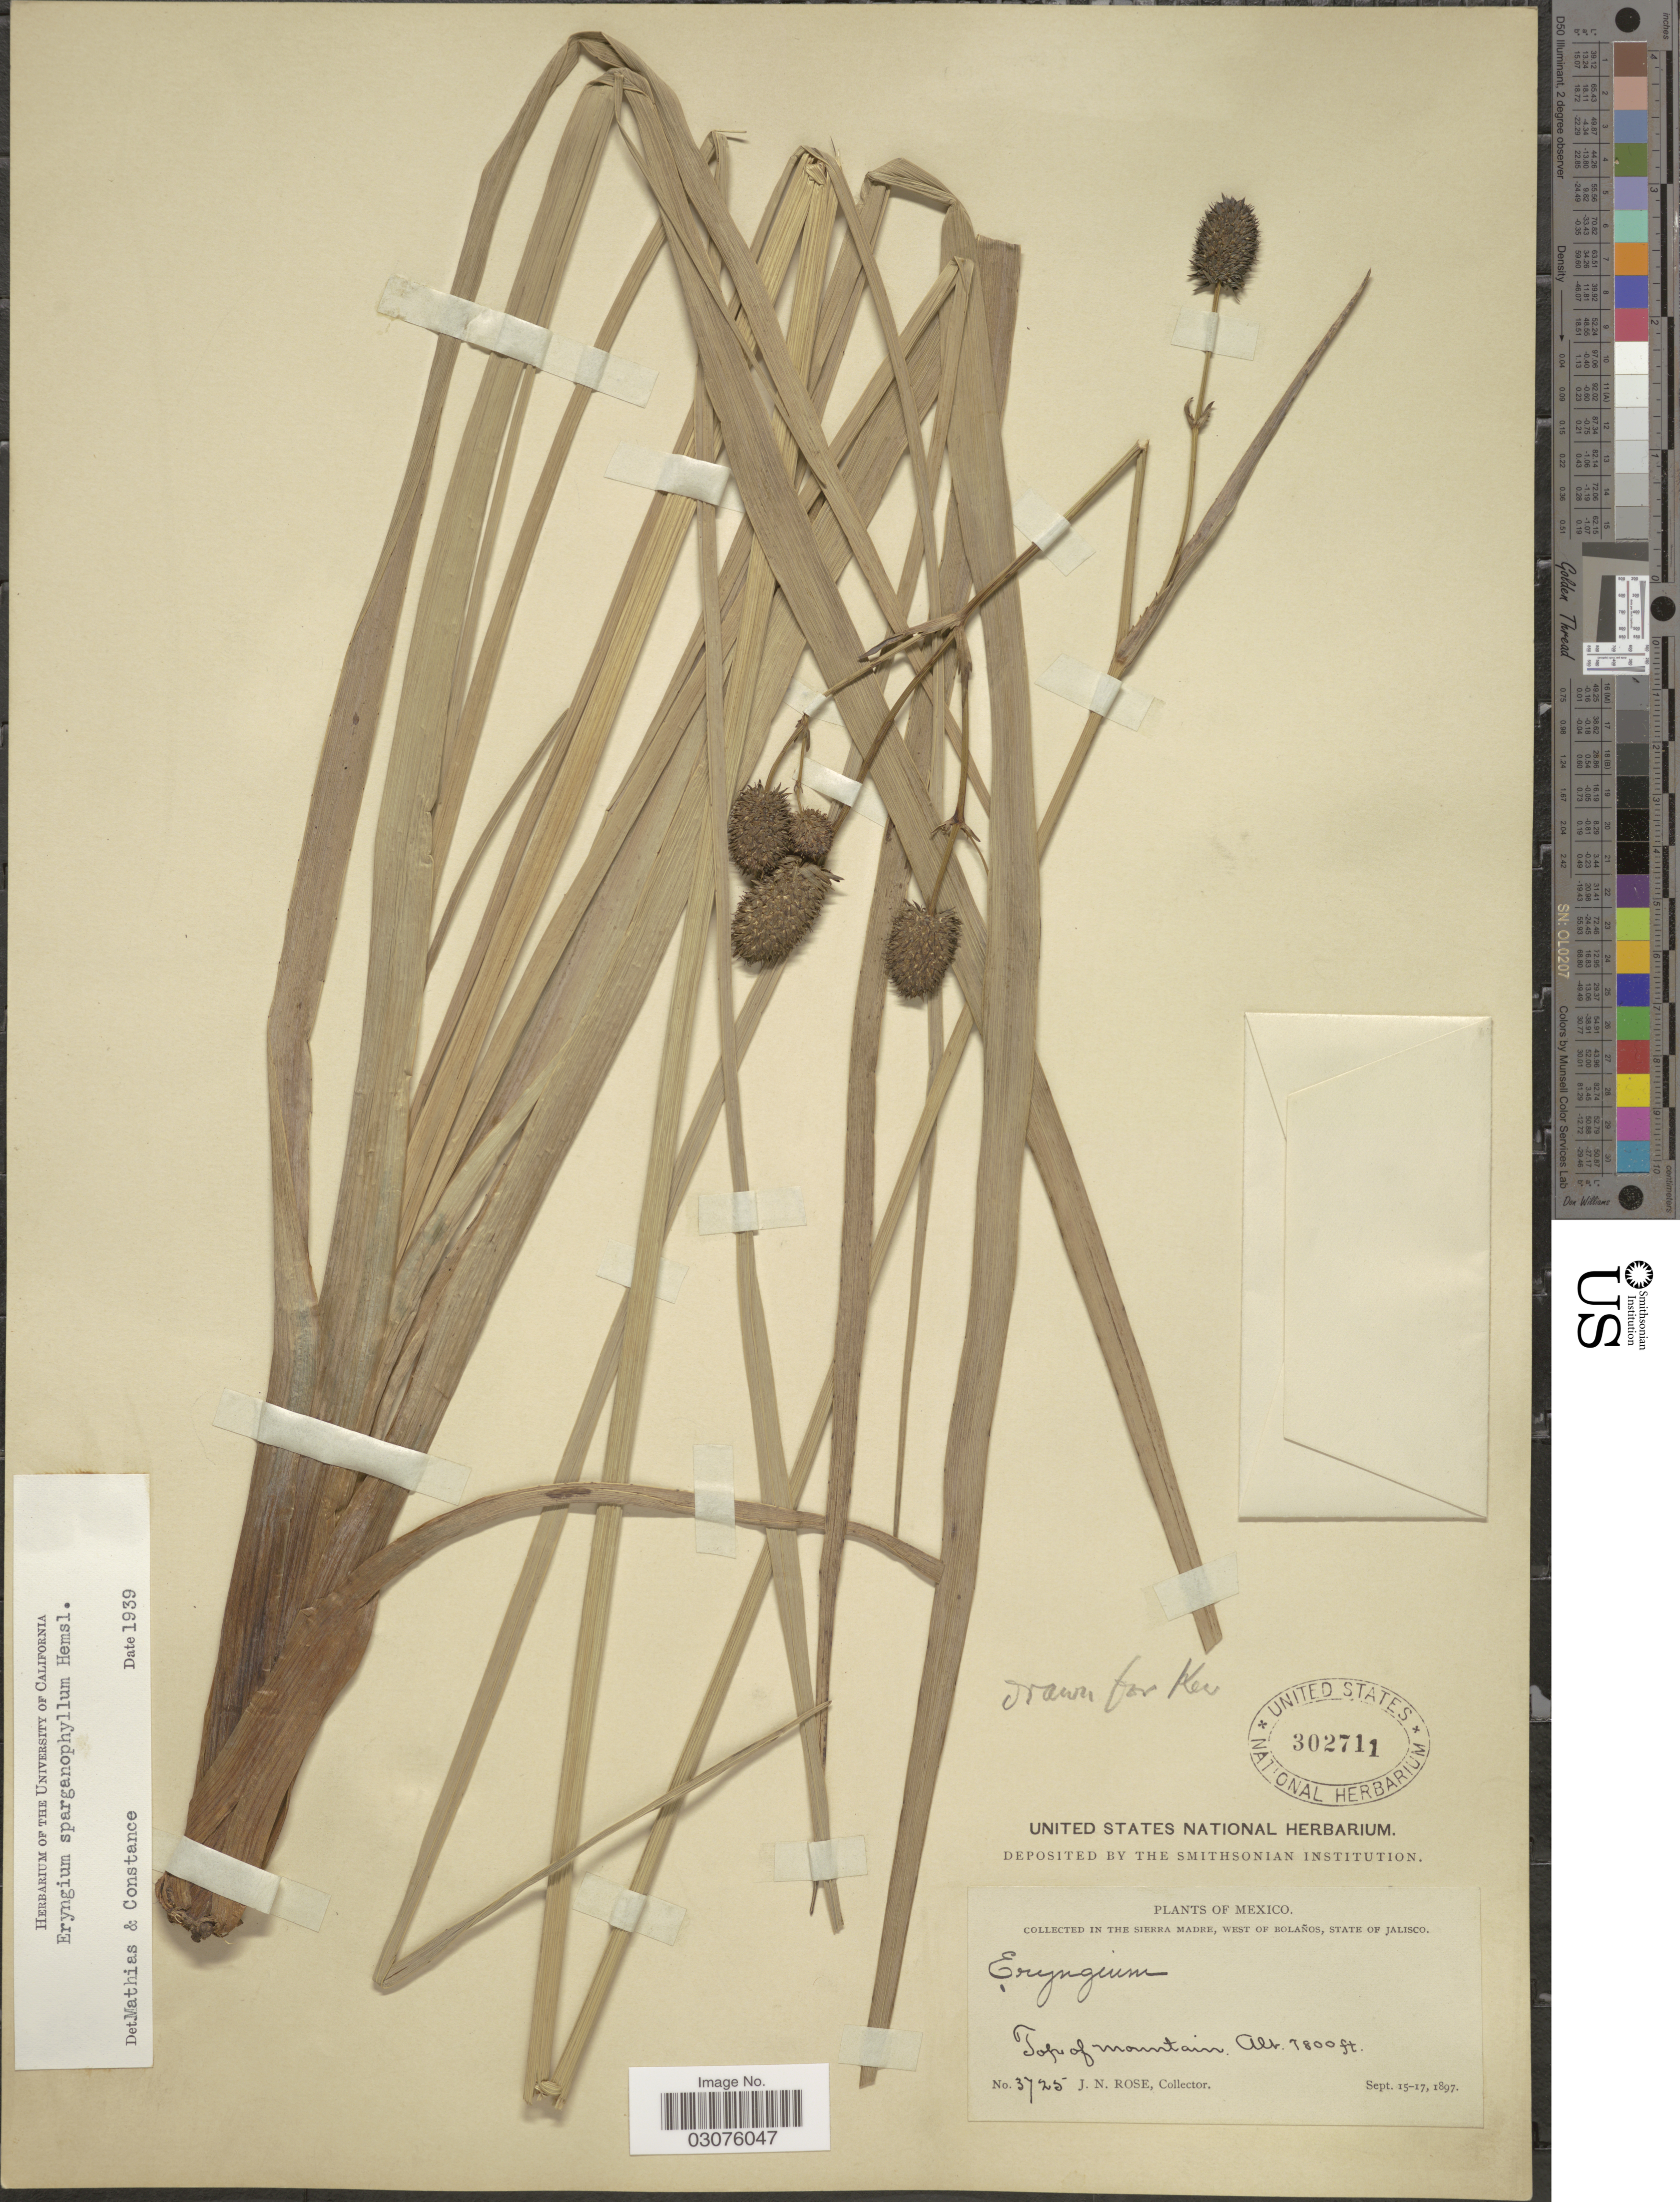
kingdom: Plantae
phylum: Tracheophyta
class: Magnoliopsida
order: Apiales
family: Apiaceae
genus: Eryngium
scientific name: Eryngium sparganophyllum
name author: Hemsl. in Hook. f.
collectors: J. N. Rose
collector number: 3725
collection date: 1897-09-15/1897-09-17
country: Mexico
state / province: Jalisco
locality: Collected in the Sierra Madre, West of Bolaños, State of Jalisco. Top of mountain.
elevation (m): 2377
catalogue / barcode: US 302711